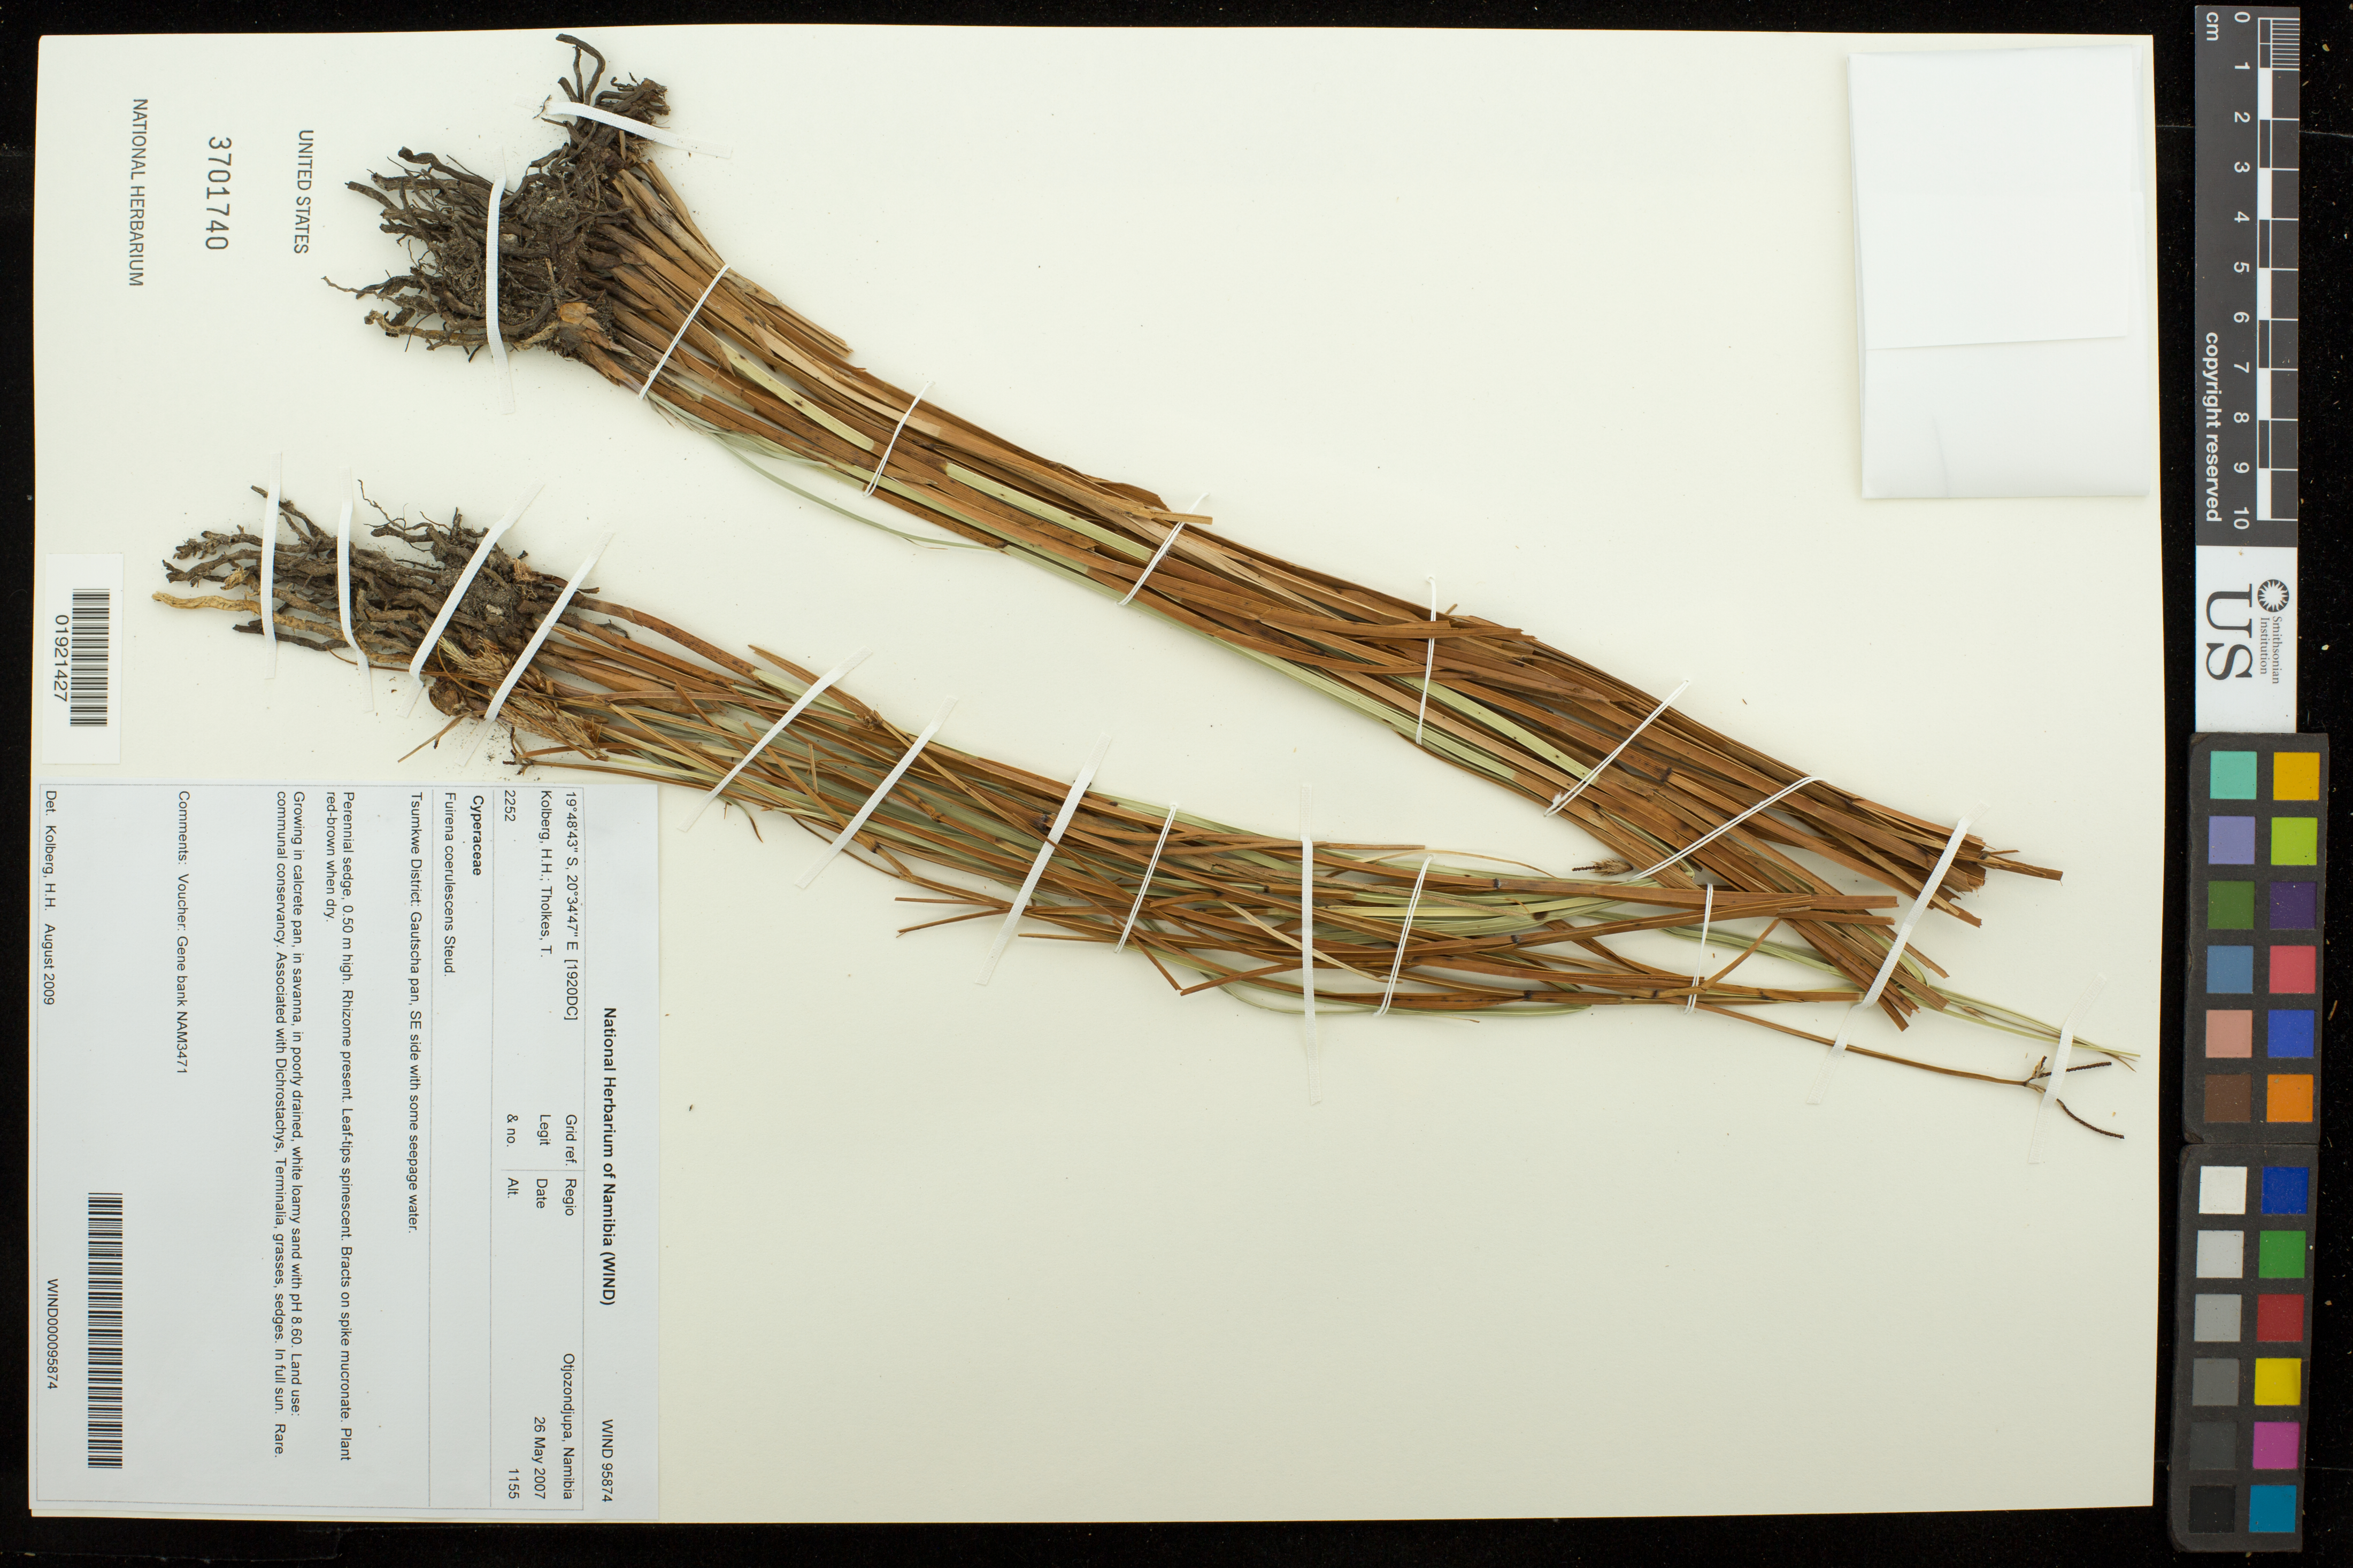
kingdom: Plantae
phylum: Tracheophyta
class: Liliopsida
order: Poales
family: Cyperaceae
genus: Fuirena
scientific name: Fuirena coerulescens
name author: Steud.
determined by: Kolberg, H. H.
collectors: H. H. Kolberg & T. Tholkes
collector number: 2252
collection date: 2007-05-26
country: Namibia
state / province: Otjozondjupa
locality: Tsumkwe District: Gautscha pan, SE side with some seepage water.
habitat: Growing in calcrete pan, in savanna, in poorly drained, white loamy sand with pH 8.60. Land use: communal conservancy. In full sun, rare.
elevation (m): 1155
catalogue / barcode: US 3701740